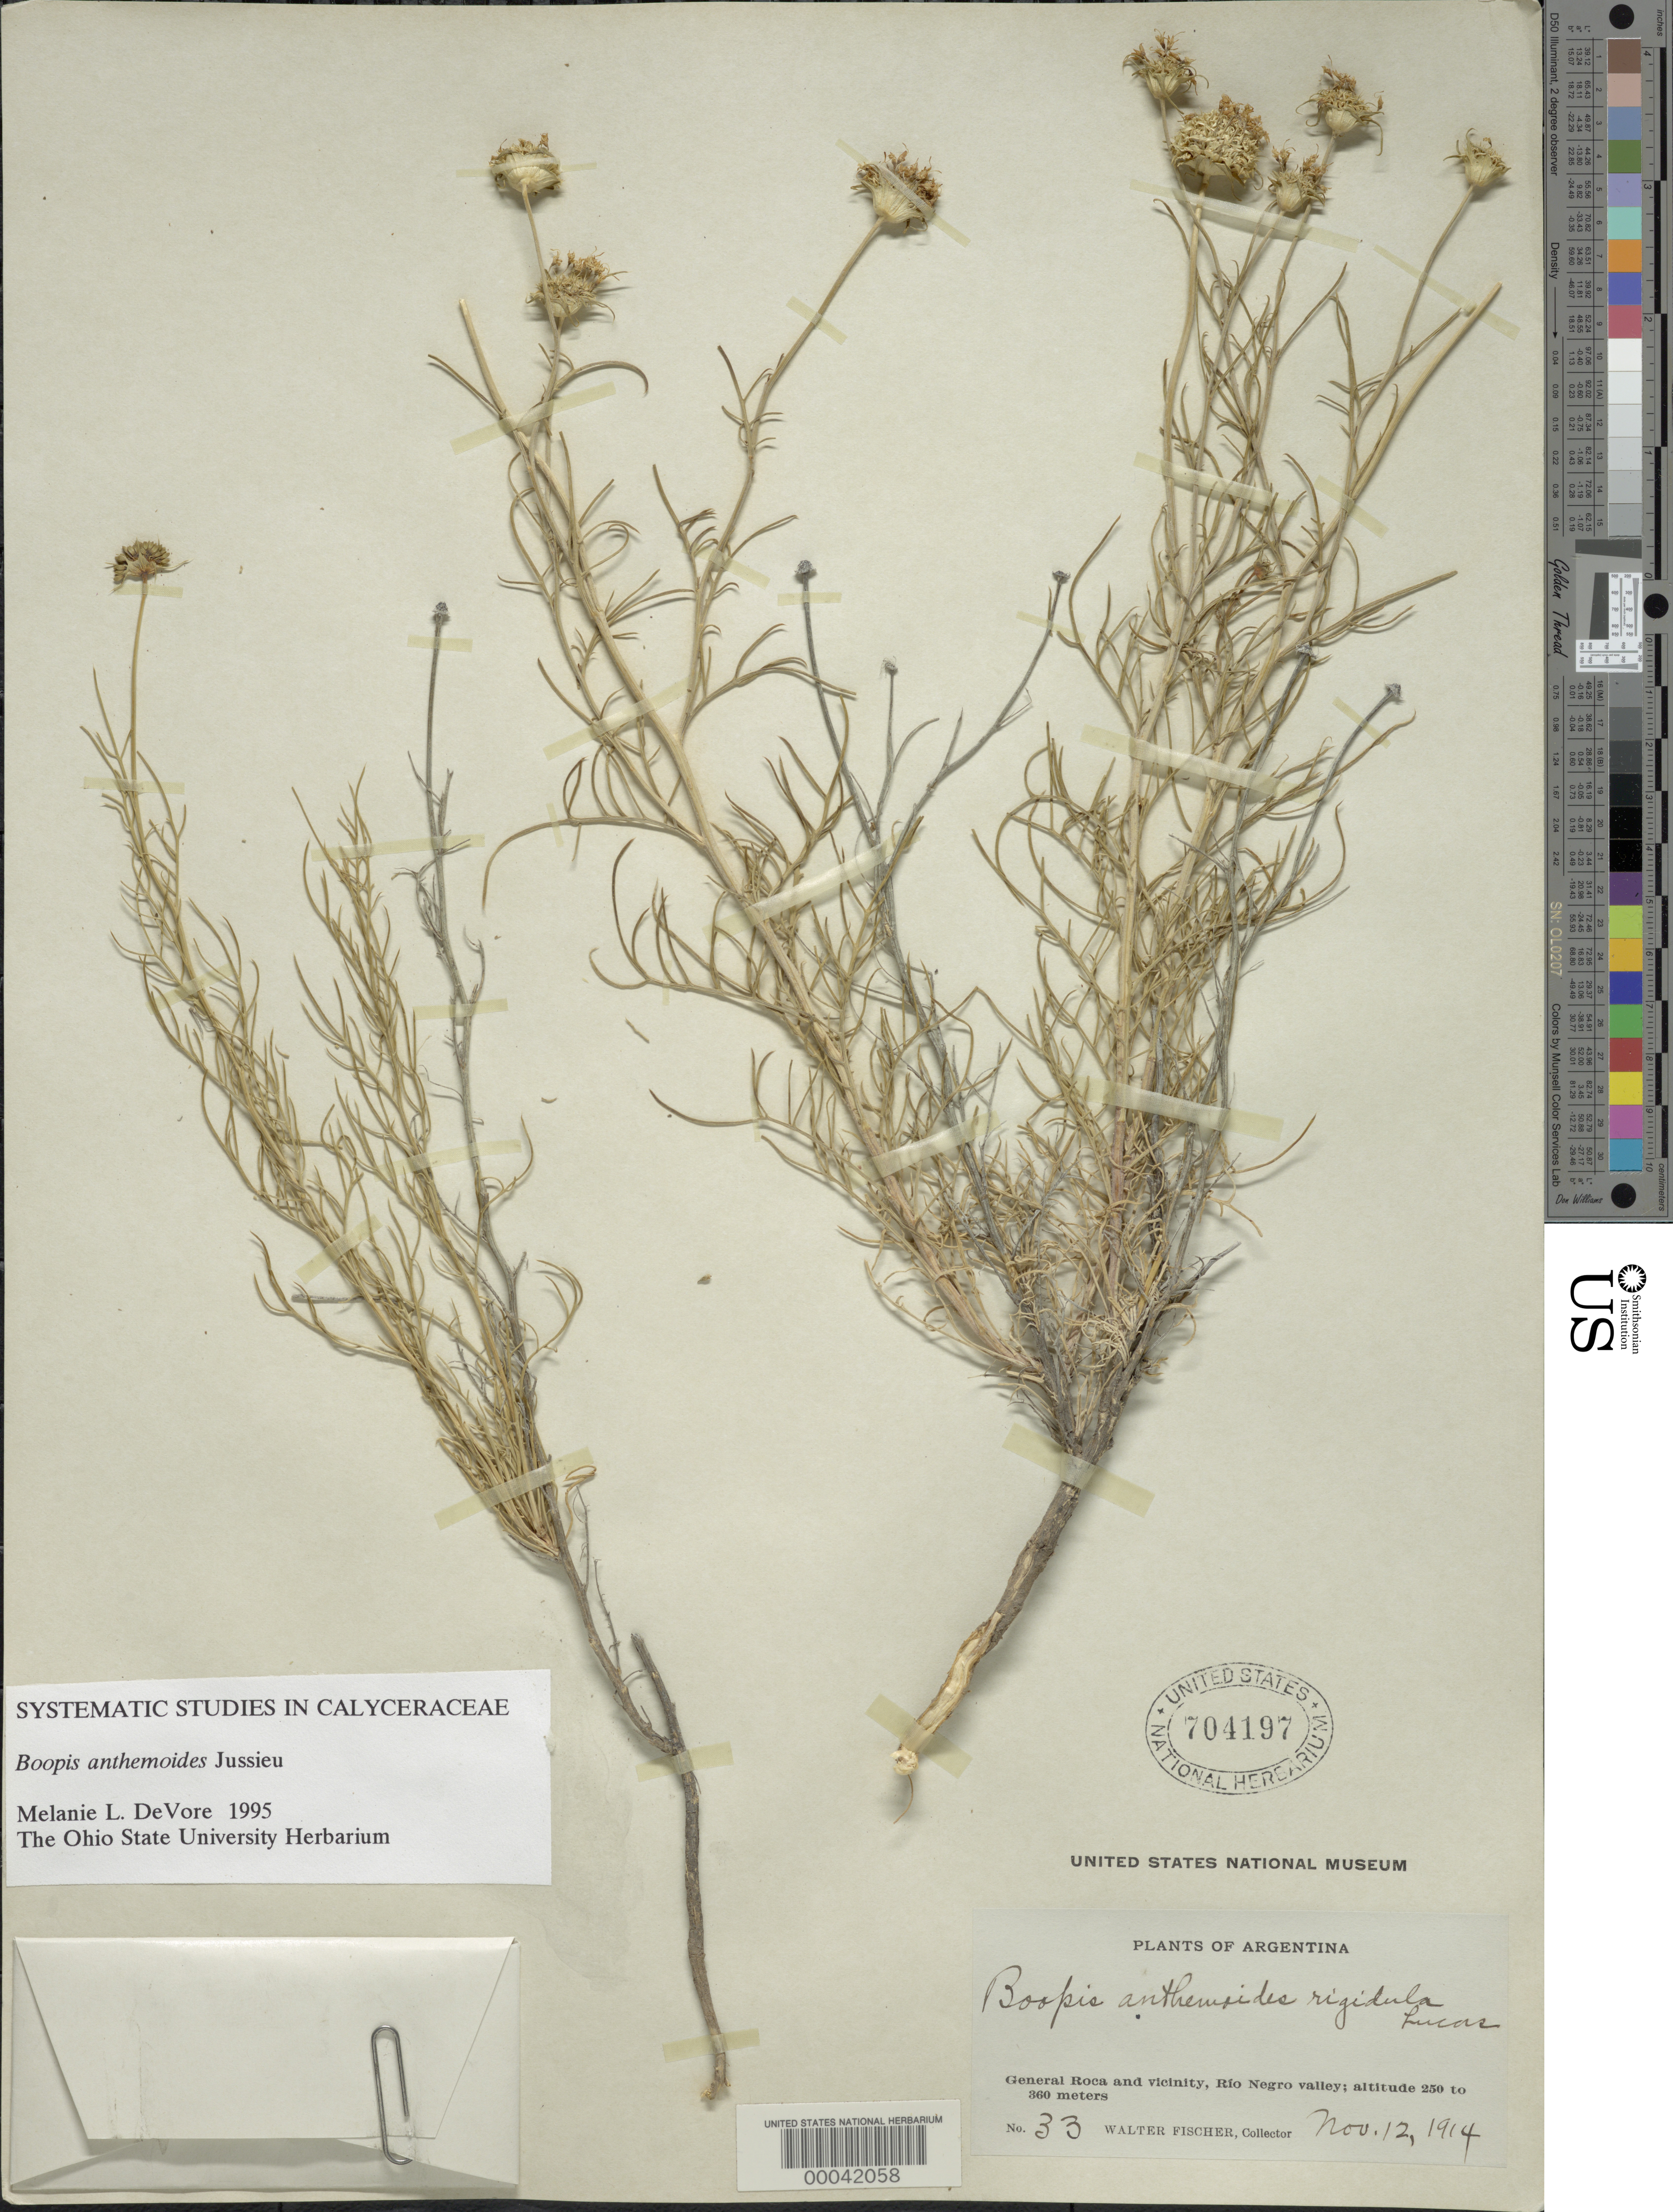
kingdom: Plantae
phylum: Tracheophyta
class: Magnoliopsida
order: Asterales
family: Calyceraceae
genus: Boopis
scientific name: Boopis anthemoides var. rigidula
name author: (Miers) Griseb.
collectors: W. Fischer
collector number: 33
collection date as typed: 12 Nov 1914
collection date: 1914-11-12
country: Argentina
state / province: Río Negro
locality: Rio Negro Valley, General Roca and vicinity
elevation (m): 250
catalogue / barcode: US 704197